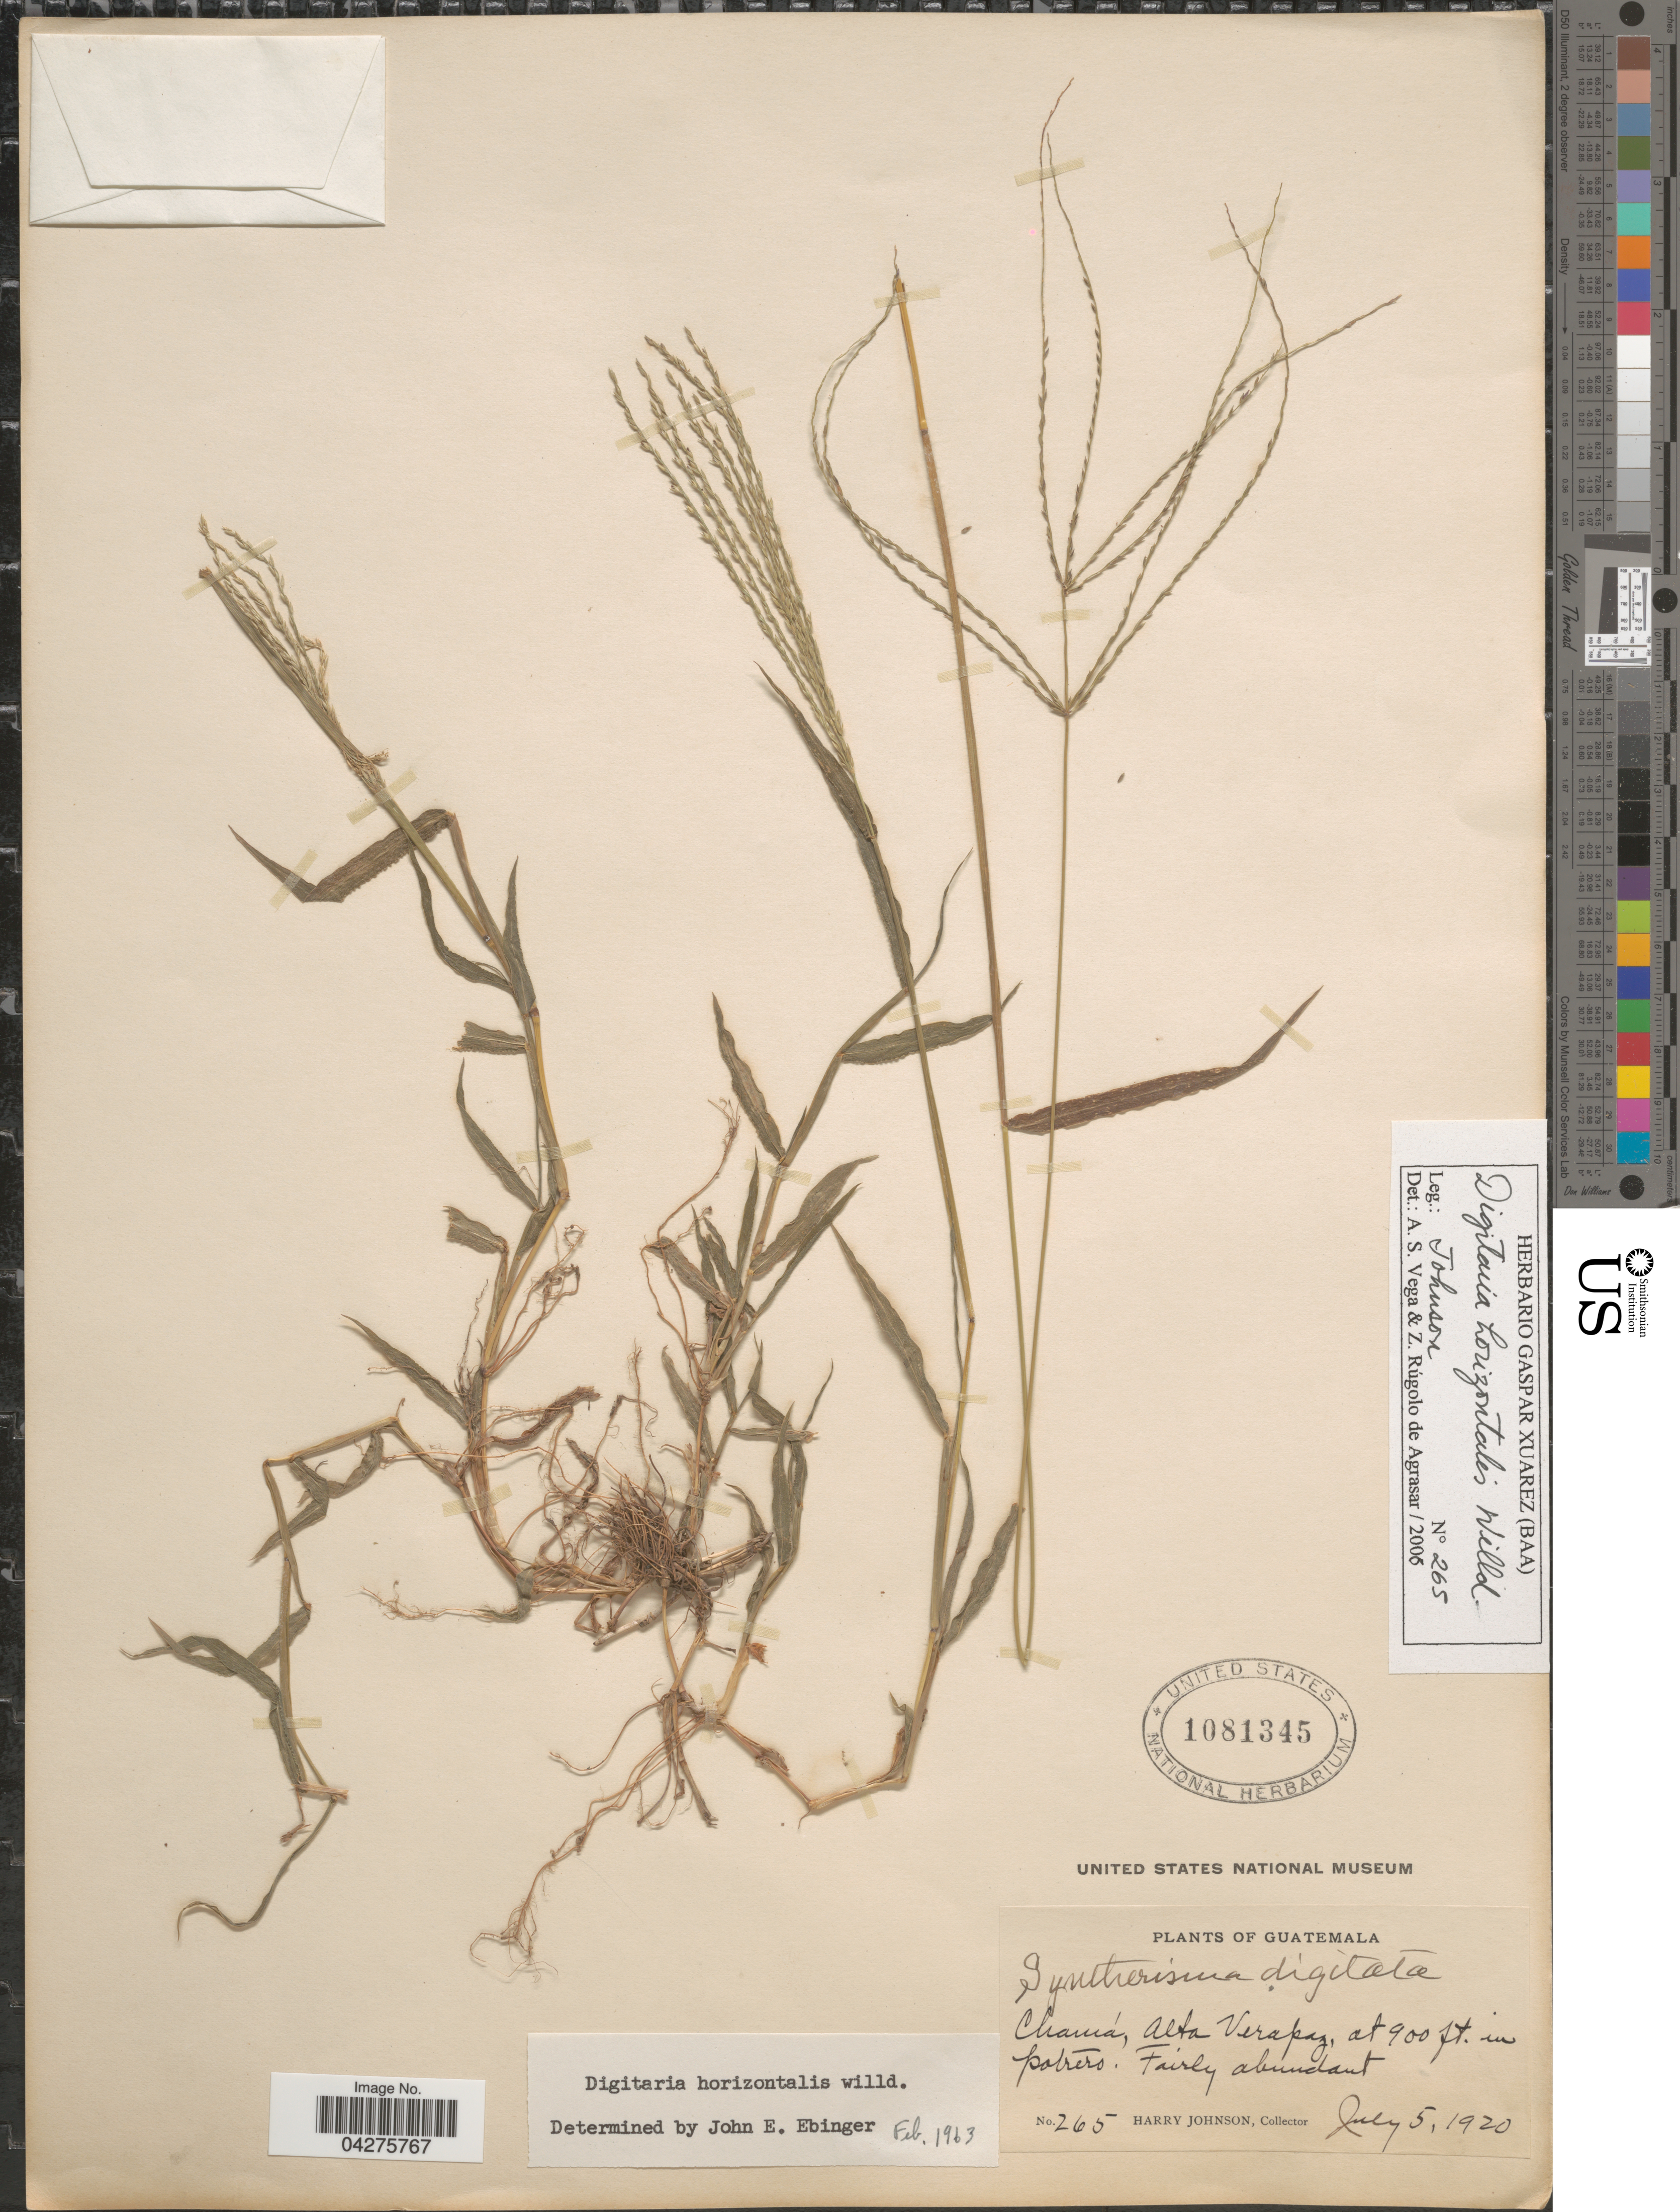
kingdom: Plantae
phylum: Tracheophyta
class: Liliopsida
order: Poales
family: Poaceae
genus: Digitaria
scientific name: Digitaria horizontalis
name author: Willd.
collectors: H. Johnson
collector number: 265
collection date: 1920-07-05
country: Guatemala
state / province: Alta Verapaz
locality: Chamá, in potrero.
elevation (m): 274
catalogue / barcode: US 1081345